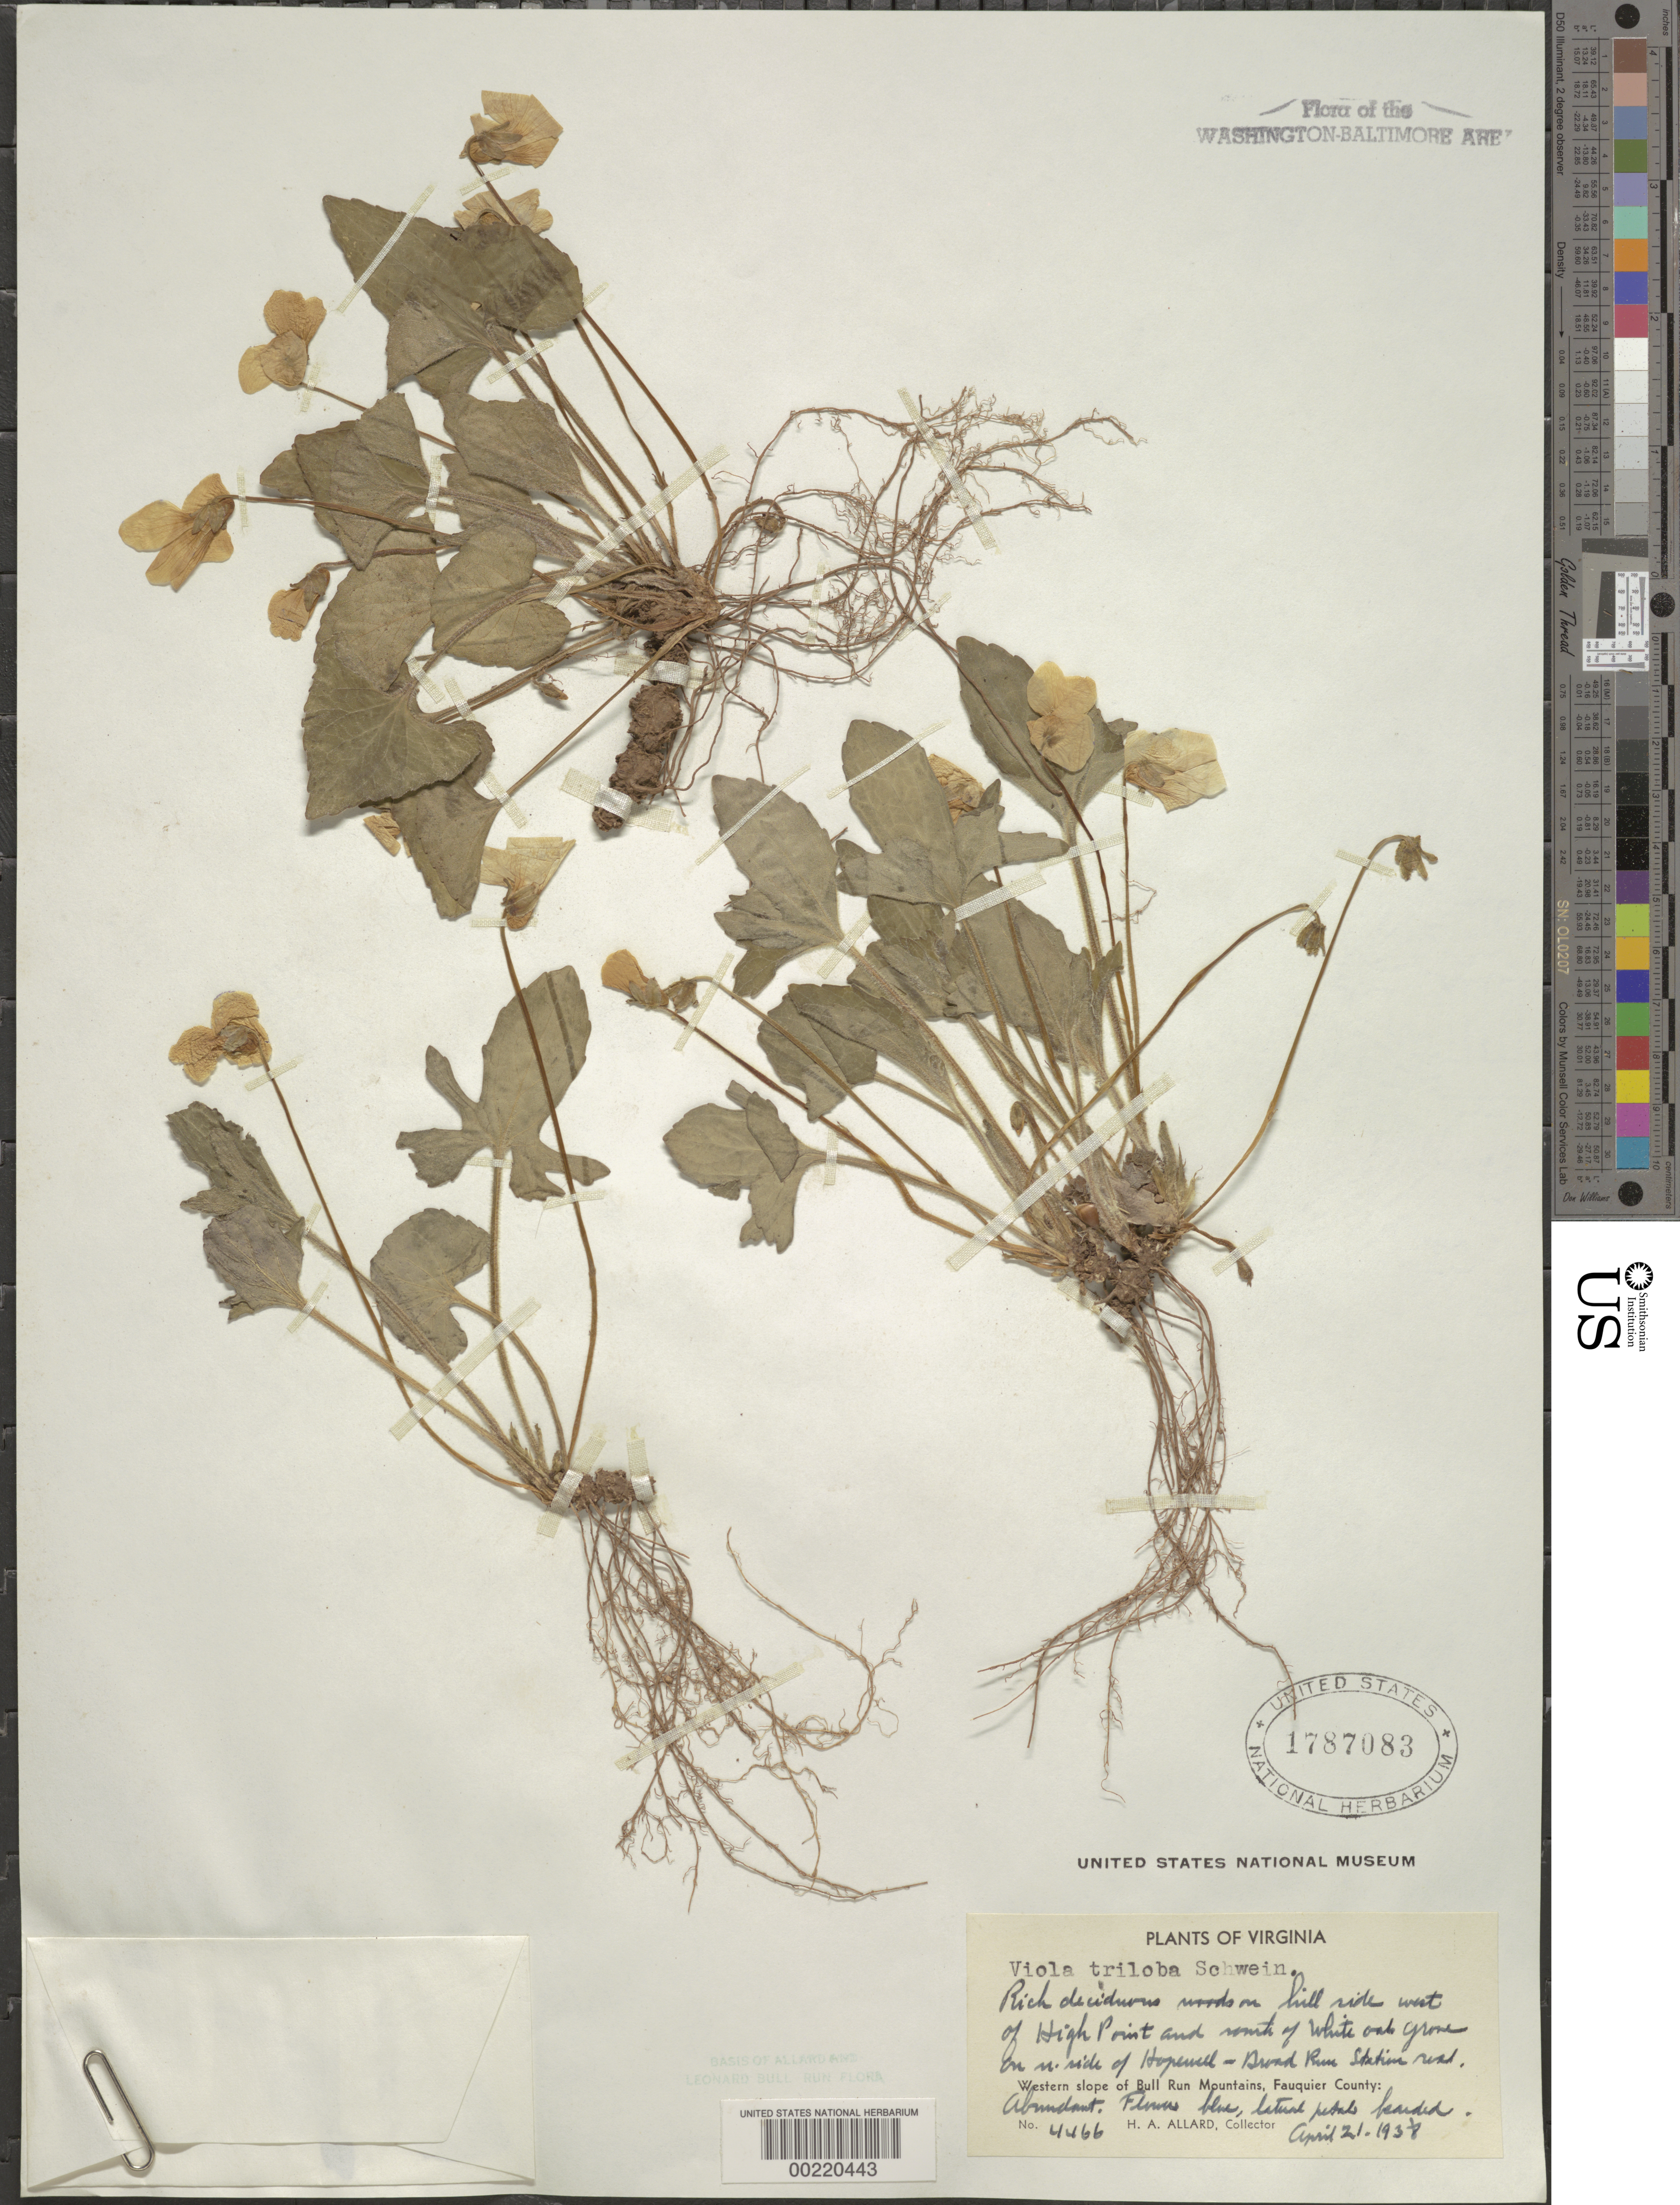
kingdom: Plantae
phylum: Tracheophyta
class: Magnoliopsida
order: Malpighiales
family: Violaceae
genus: Viola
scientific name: Viola palmata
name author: L.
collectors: H. A. Allard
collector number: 4466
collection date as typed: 21 Apr 1938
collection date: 1938-04-21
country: United States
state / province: Virginia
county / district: Fauquier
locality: West of High Point, south of White Oak Grove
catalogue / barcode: US 1787083